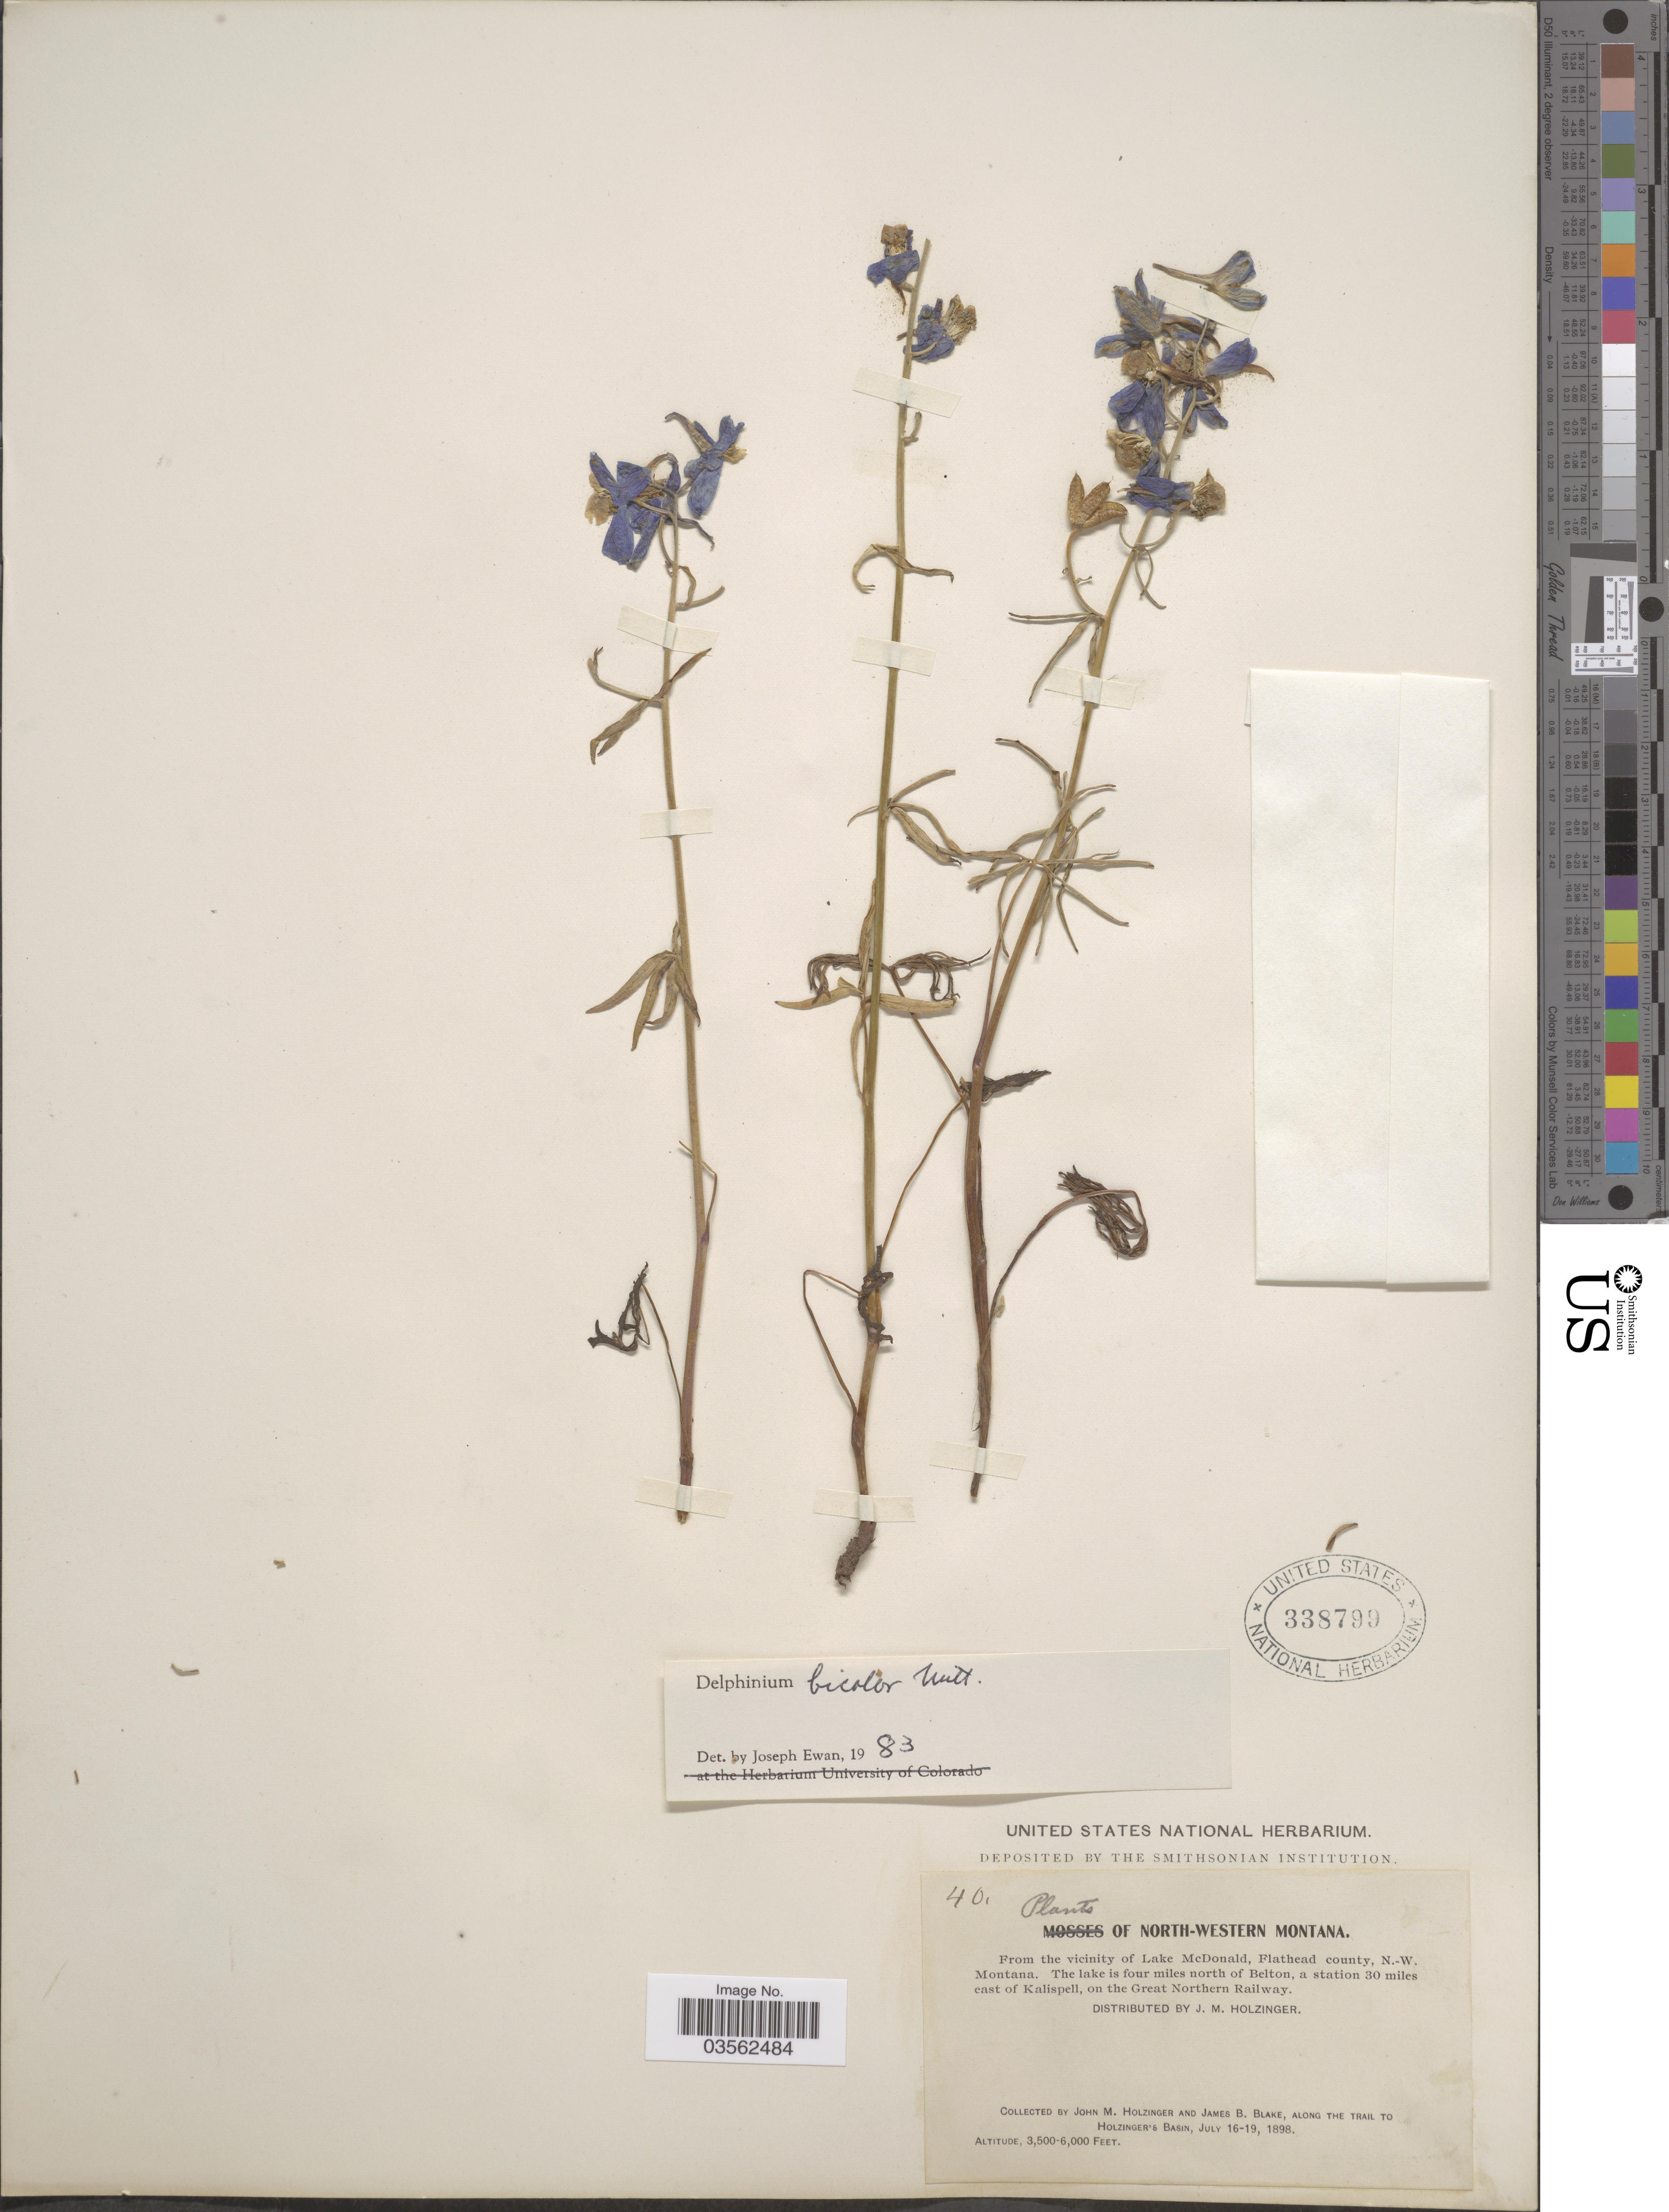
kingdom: Plantae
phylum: Tracheophyta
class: Magnoliopsida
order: Ranunculales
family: Ranunculaceae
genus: Delphinium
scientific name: Delphinium bicolor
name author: Nutt.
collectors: J. M. Holzinger & J. B. Blake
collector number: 40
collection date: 1898-07-16/1898-07-19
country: United States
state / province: Montana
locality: North-western Montana. Vicinity of Lake McDonald, Flathead county, N.-W. Montana. The lake is four miles north of Belton, a station 30 miles east of Kalispell, on the Great Northern Railway. Along the trail to Holzinger's Basin.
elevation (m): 1067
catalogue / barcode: US 338799